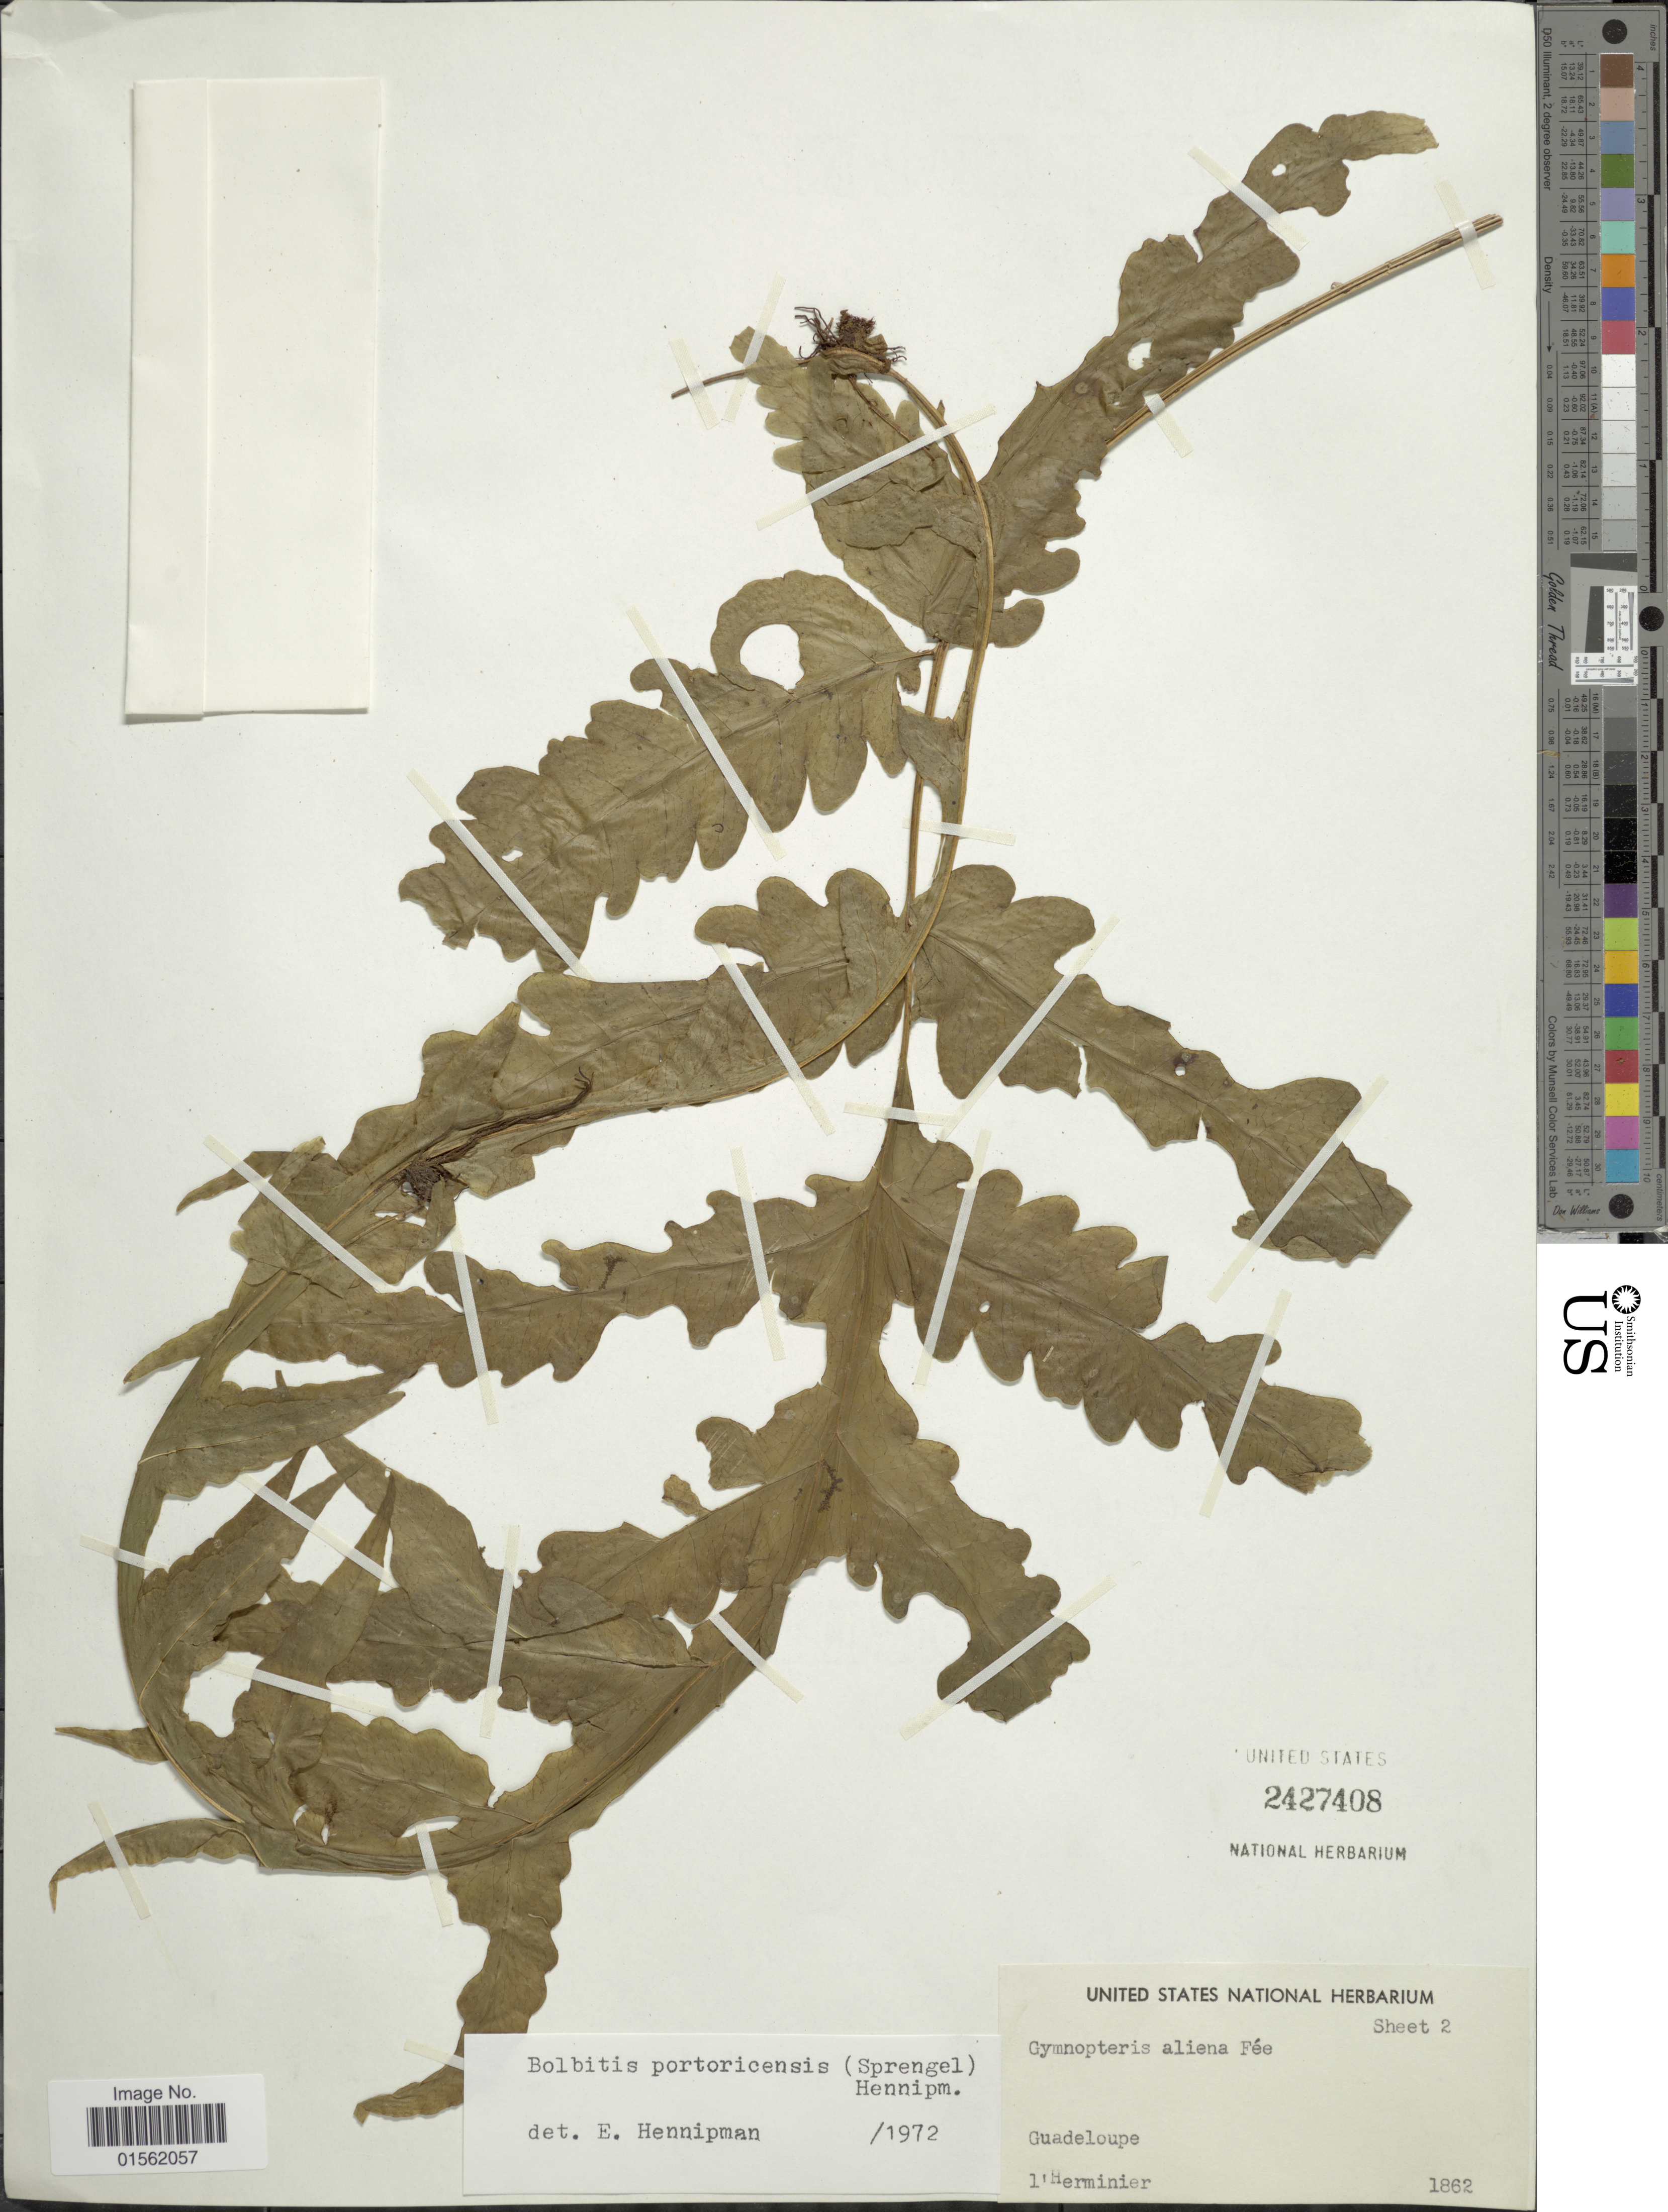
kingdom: Plantae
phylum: Tracheophyta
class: Polypodiopsida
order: Polypodiales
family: Dryopteridaceae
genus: Bolbitis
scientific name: Bolbitis portoricensis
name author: (Spreng.) Hennipman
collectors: -. L'Herminier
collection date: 1862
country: Guadeloupe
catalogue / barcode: US 2427408